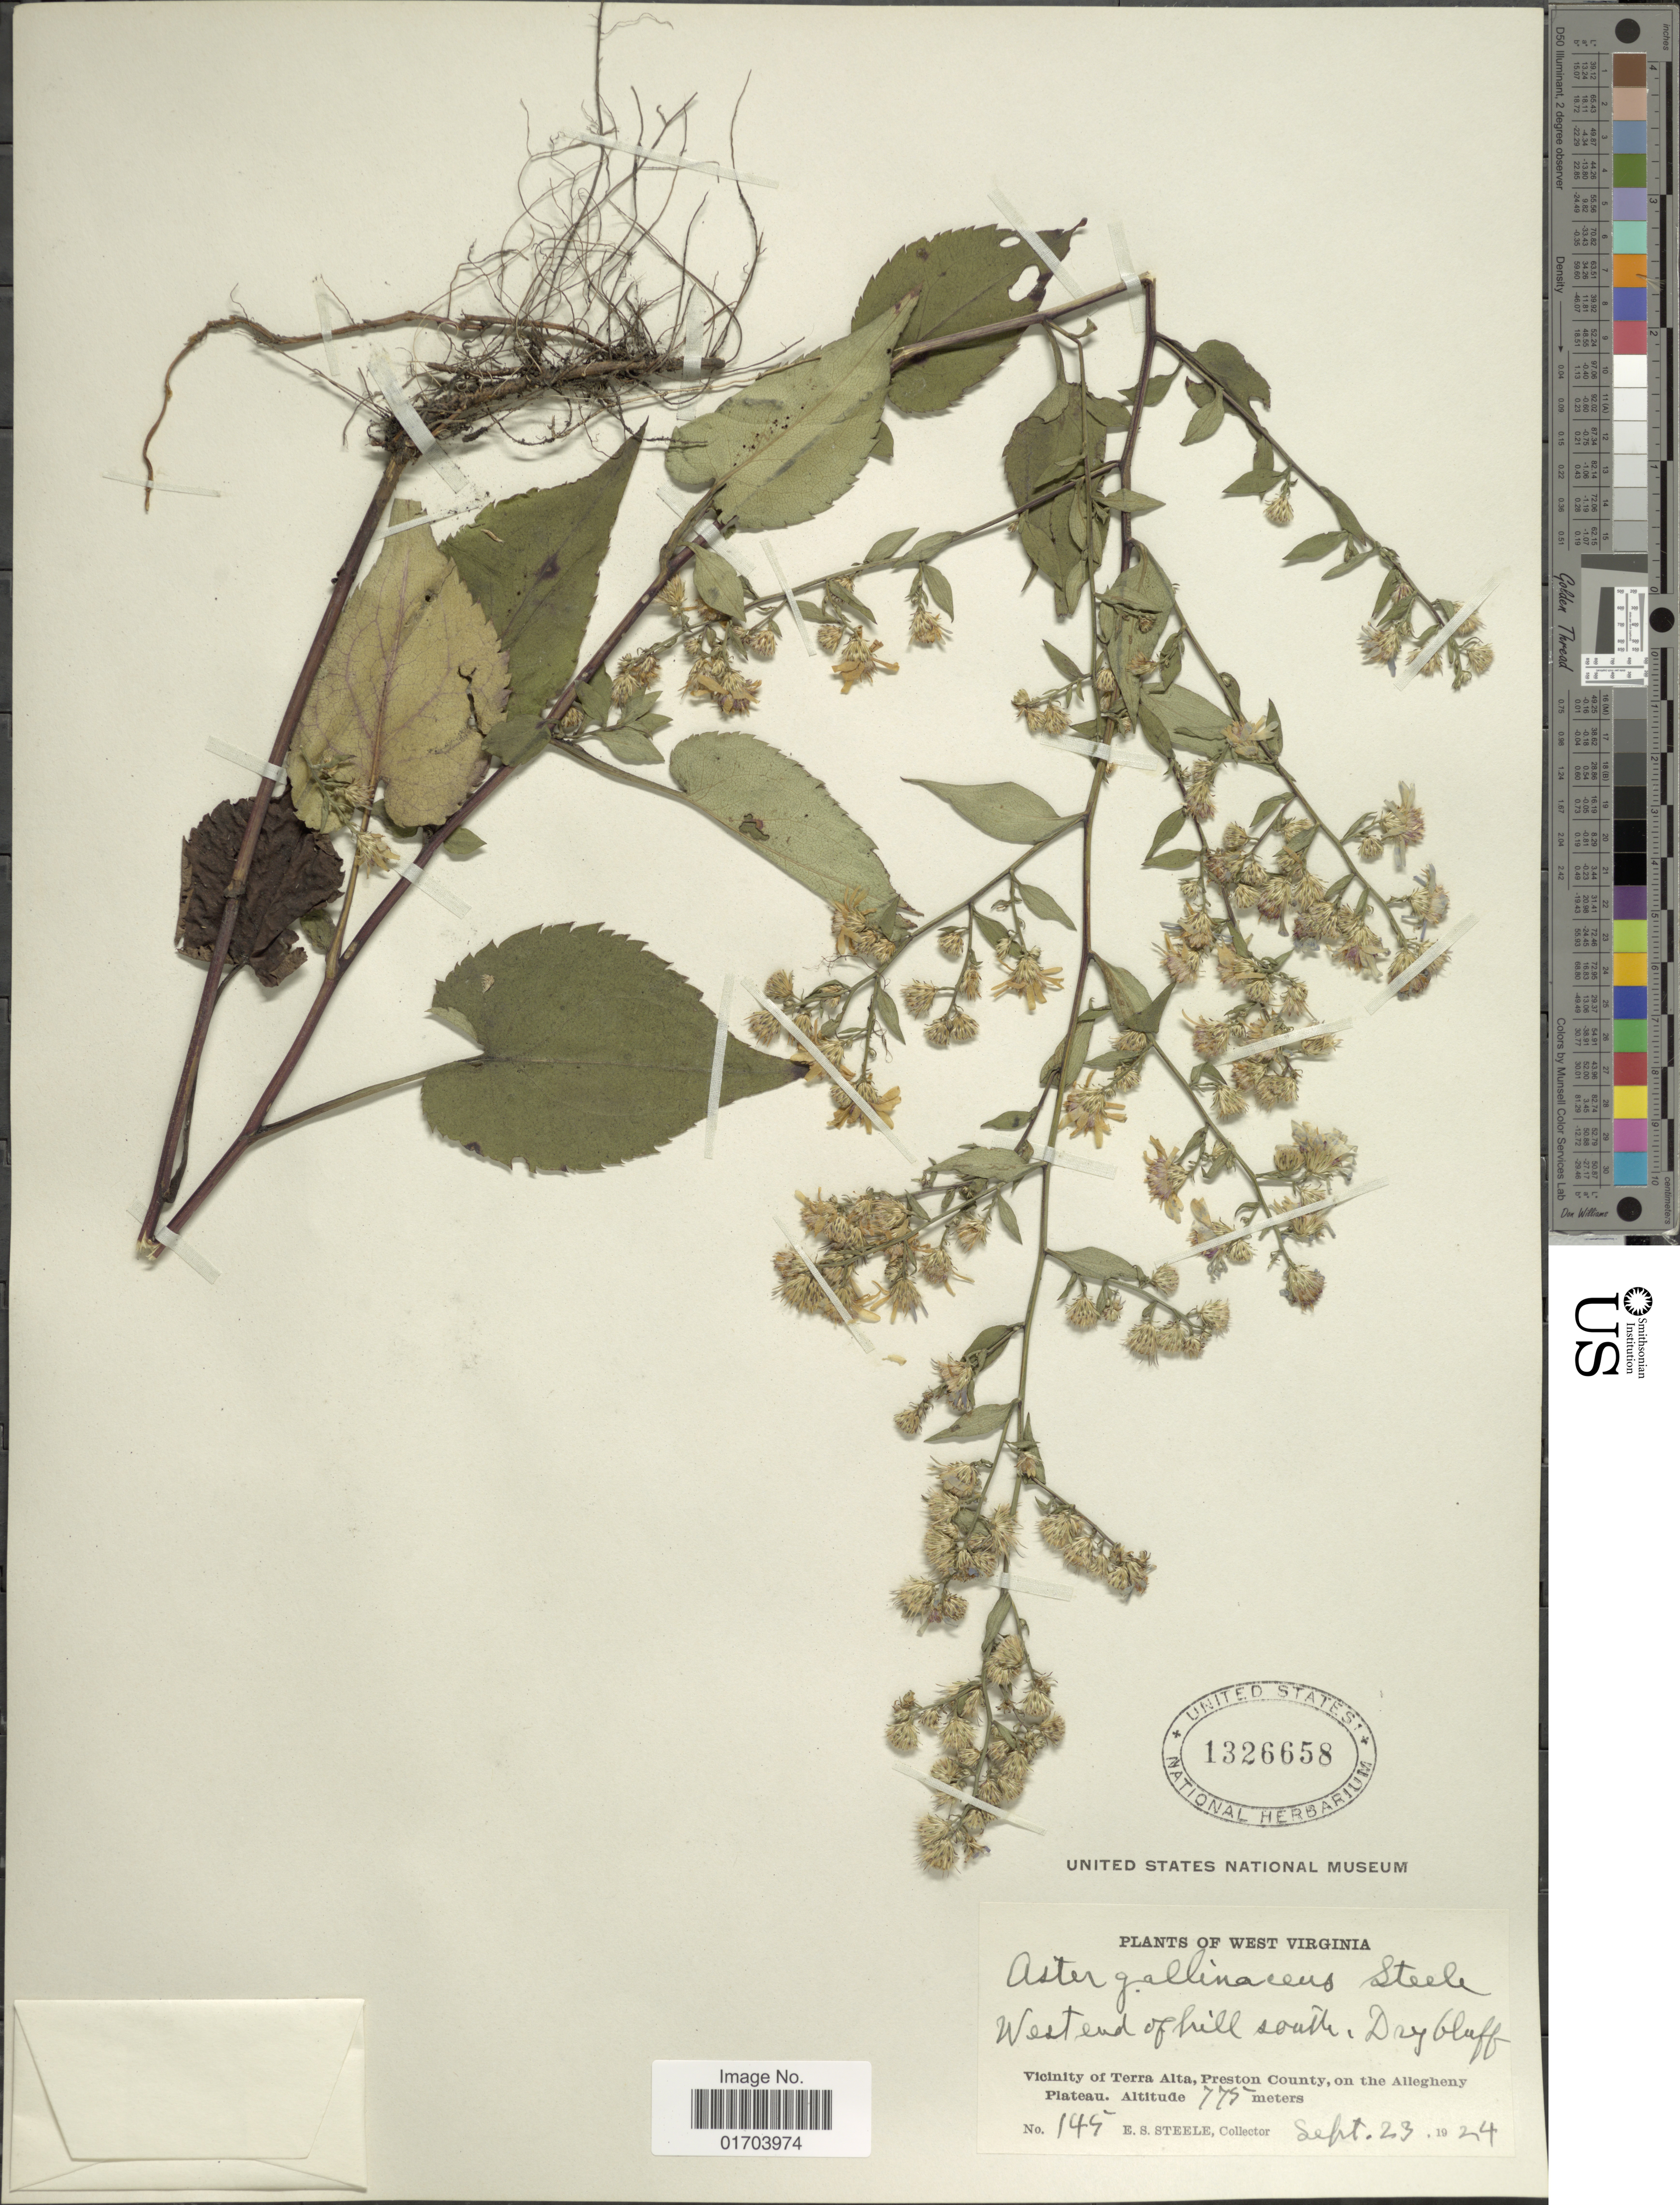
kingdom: Plantae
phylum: Tracheophyta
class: Magnoliopsida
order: Asterales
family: Asteraceae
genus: Aster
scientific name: Aster gallinaceus E.S. Steele sp. nov. ined.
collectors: E. Steele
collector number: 145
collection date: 1924-09-23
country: United States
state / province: West Virginia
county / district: Preston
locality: West end of hill, south, Vicinity of Terra Alta, Preston County, on the Allegheny Plateau.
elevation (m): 775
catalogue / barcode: US 1326658